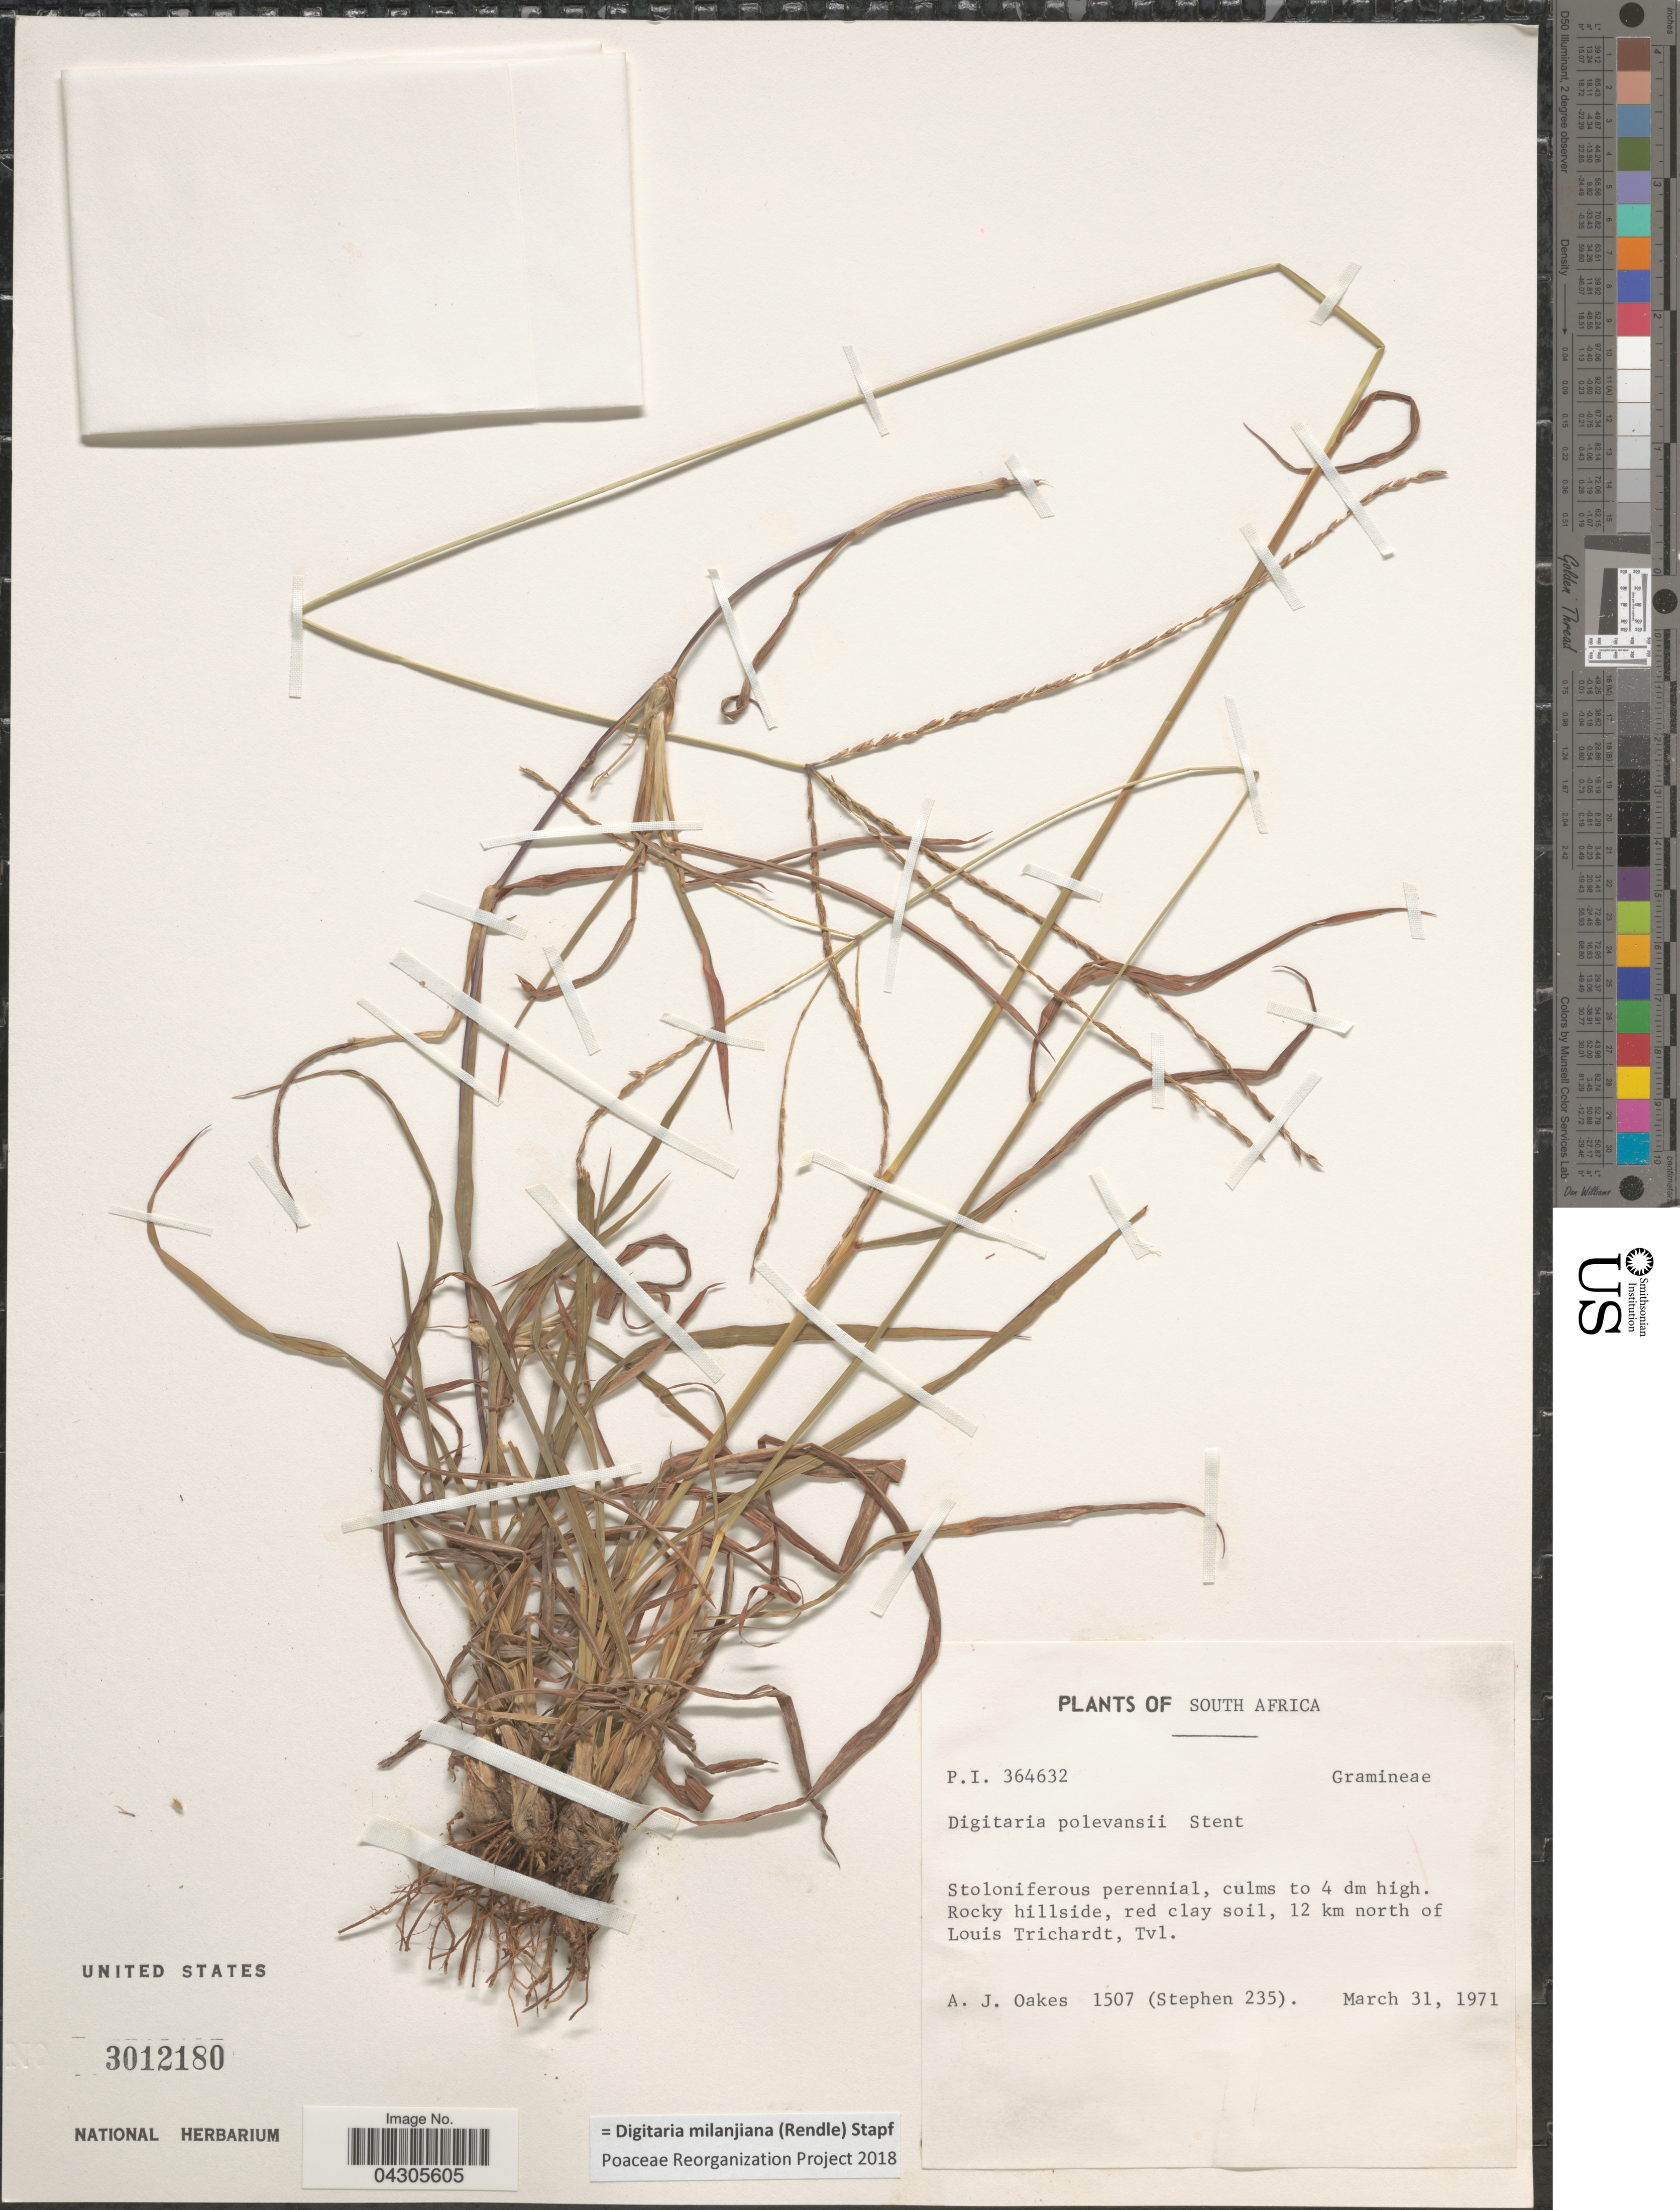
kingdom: Plantae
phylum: Tracheophyta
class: Liliopsida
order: Poales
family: Poaceae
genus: Digitaria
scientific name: Digitaria milanjiana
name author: (Rendle) Stapf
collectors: A. Oakes & Stephen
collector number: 1507/235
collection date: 1971-03-31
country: South Africa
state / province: Limpopo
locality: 12 km north of Louis Trichardt, Tvl.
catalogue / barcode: US 3012180